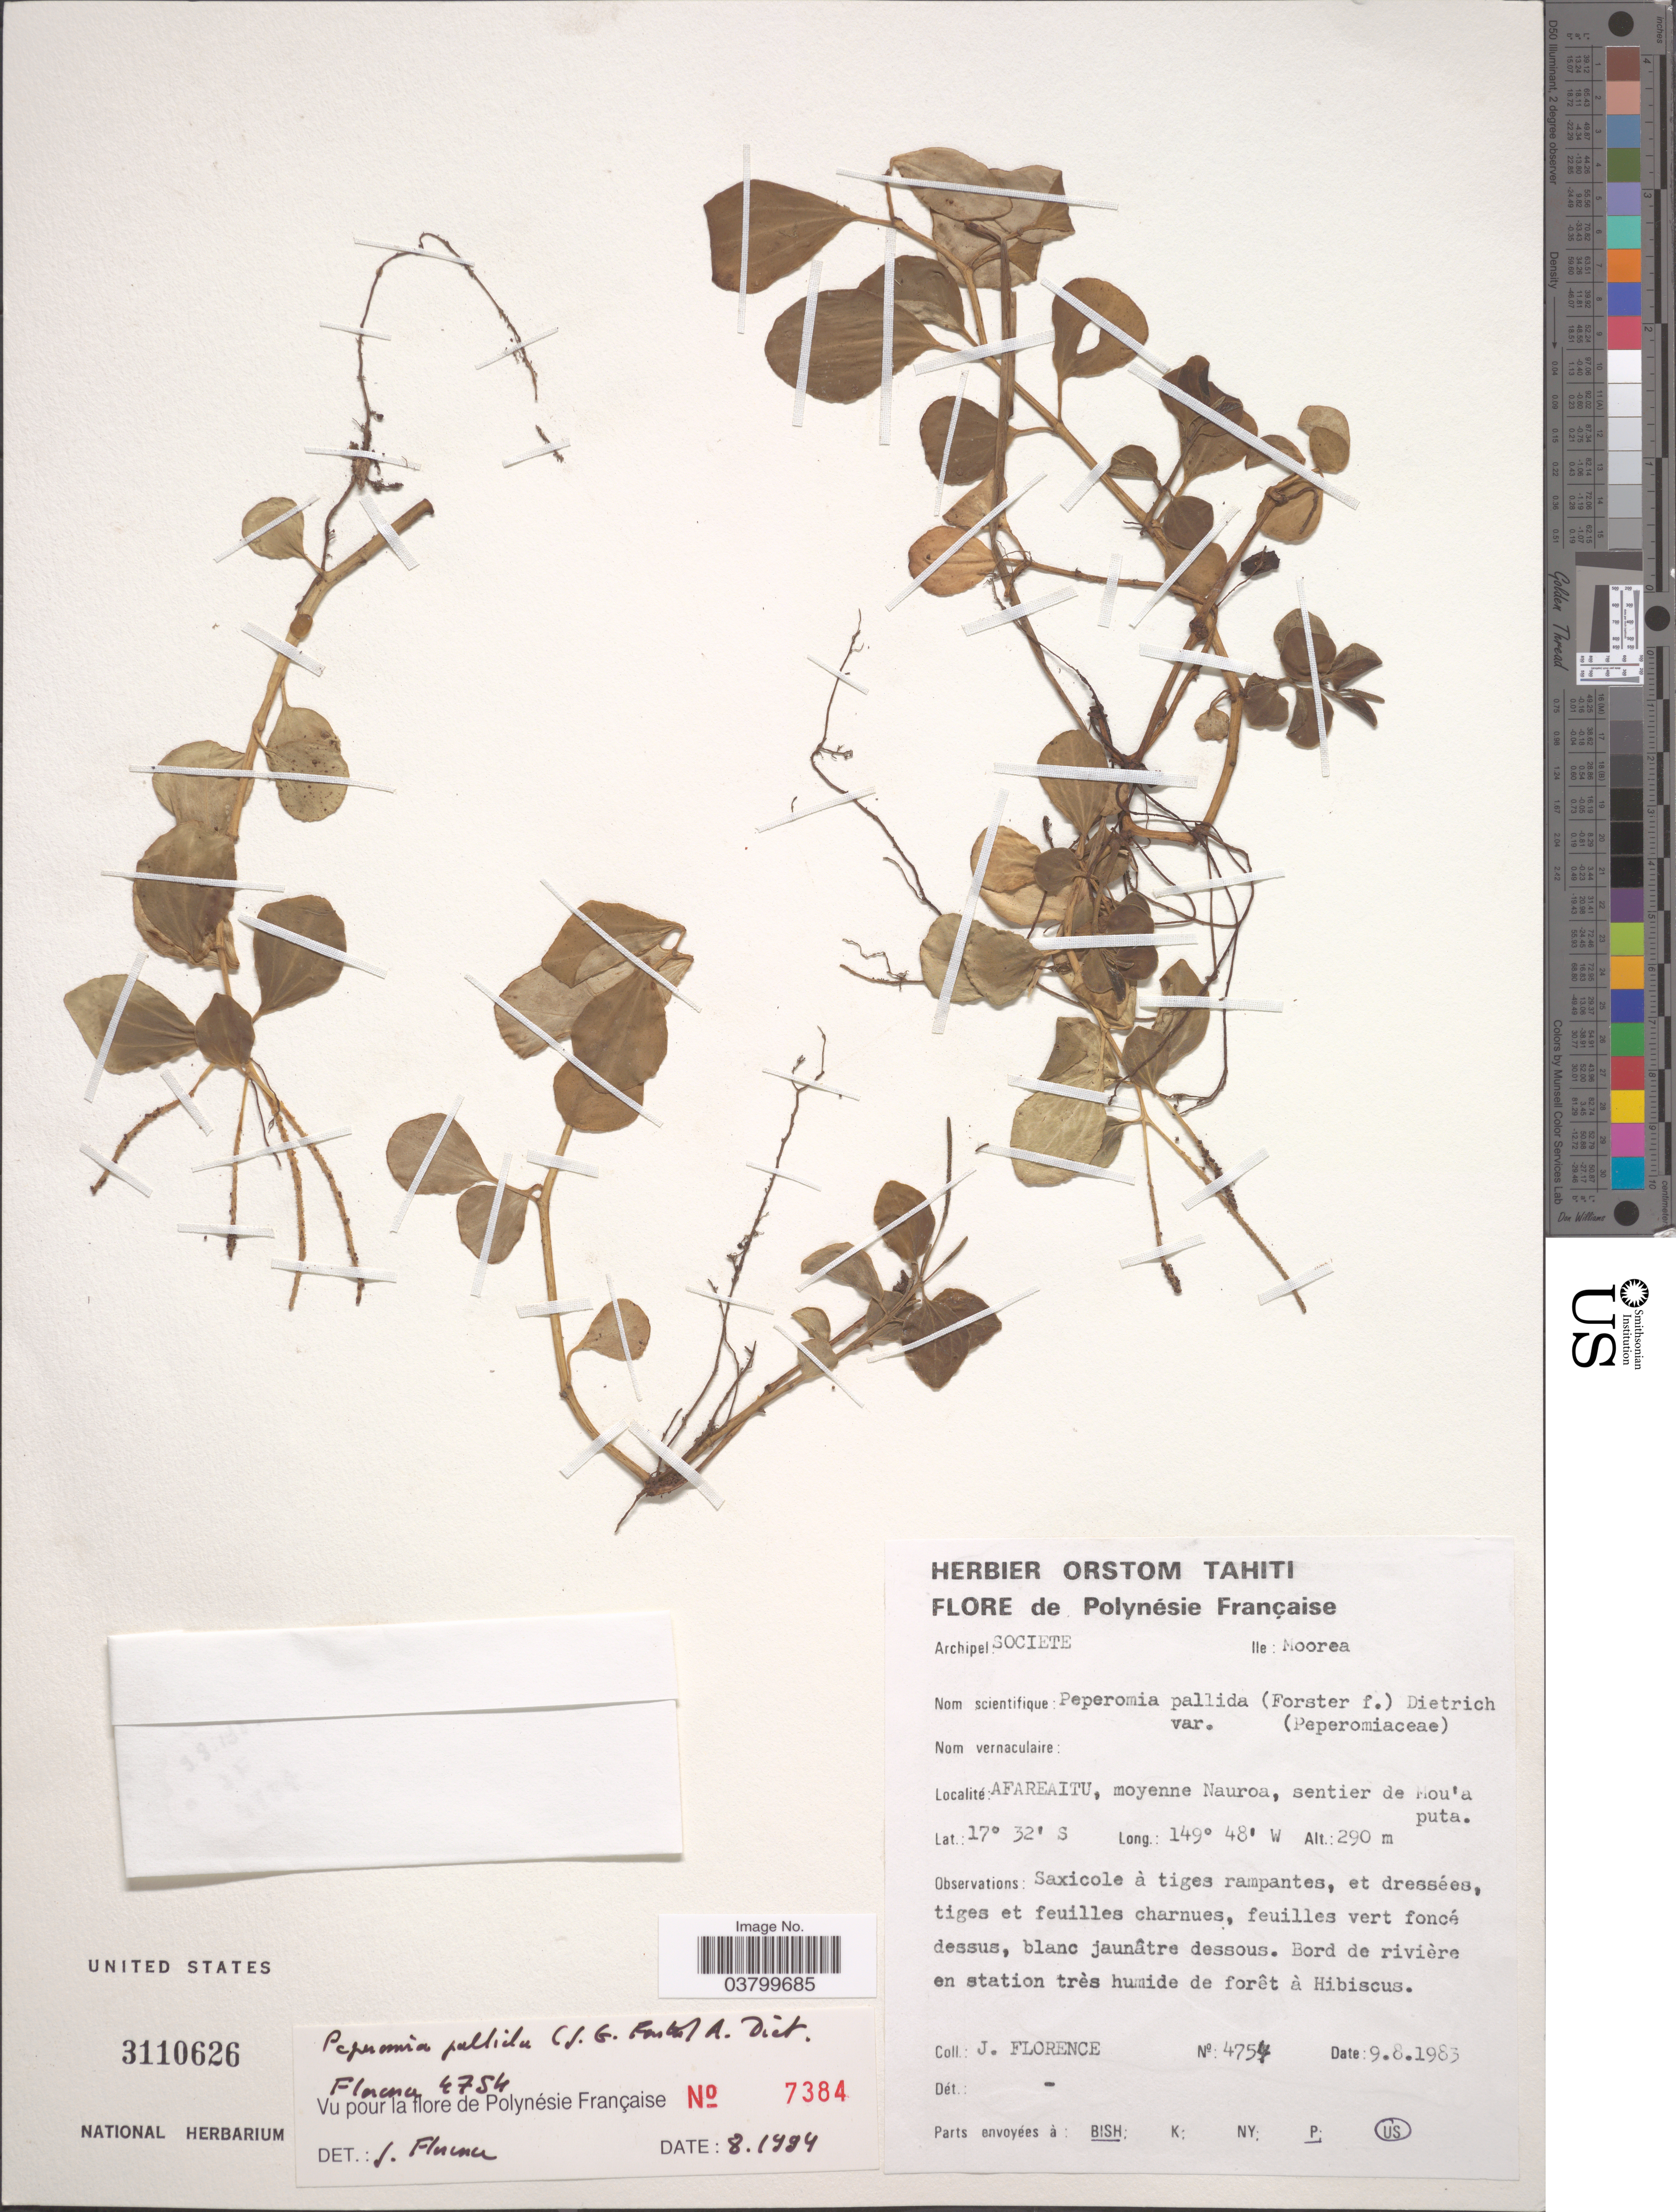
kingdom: Plantae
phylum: Tracheophyta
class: Magnoliopsida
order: Piperales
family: Piperaceae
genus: Peperomia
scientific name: Peperomia pallida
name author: (G. Forst.) Dietr.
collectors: J. Florence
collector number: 4754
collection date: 1983-08-09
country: French Polynesia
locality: Archipel: Societe. Ile: Moorea. Afareaitu, moyenne Nauroa, sentier de Mou'a puta.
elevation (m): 290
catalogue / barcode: US 3110626